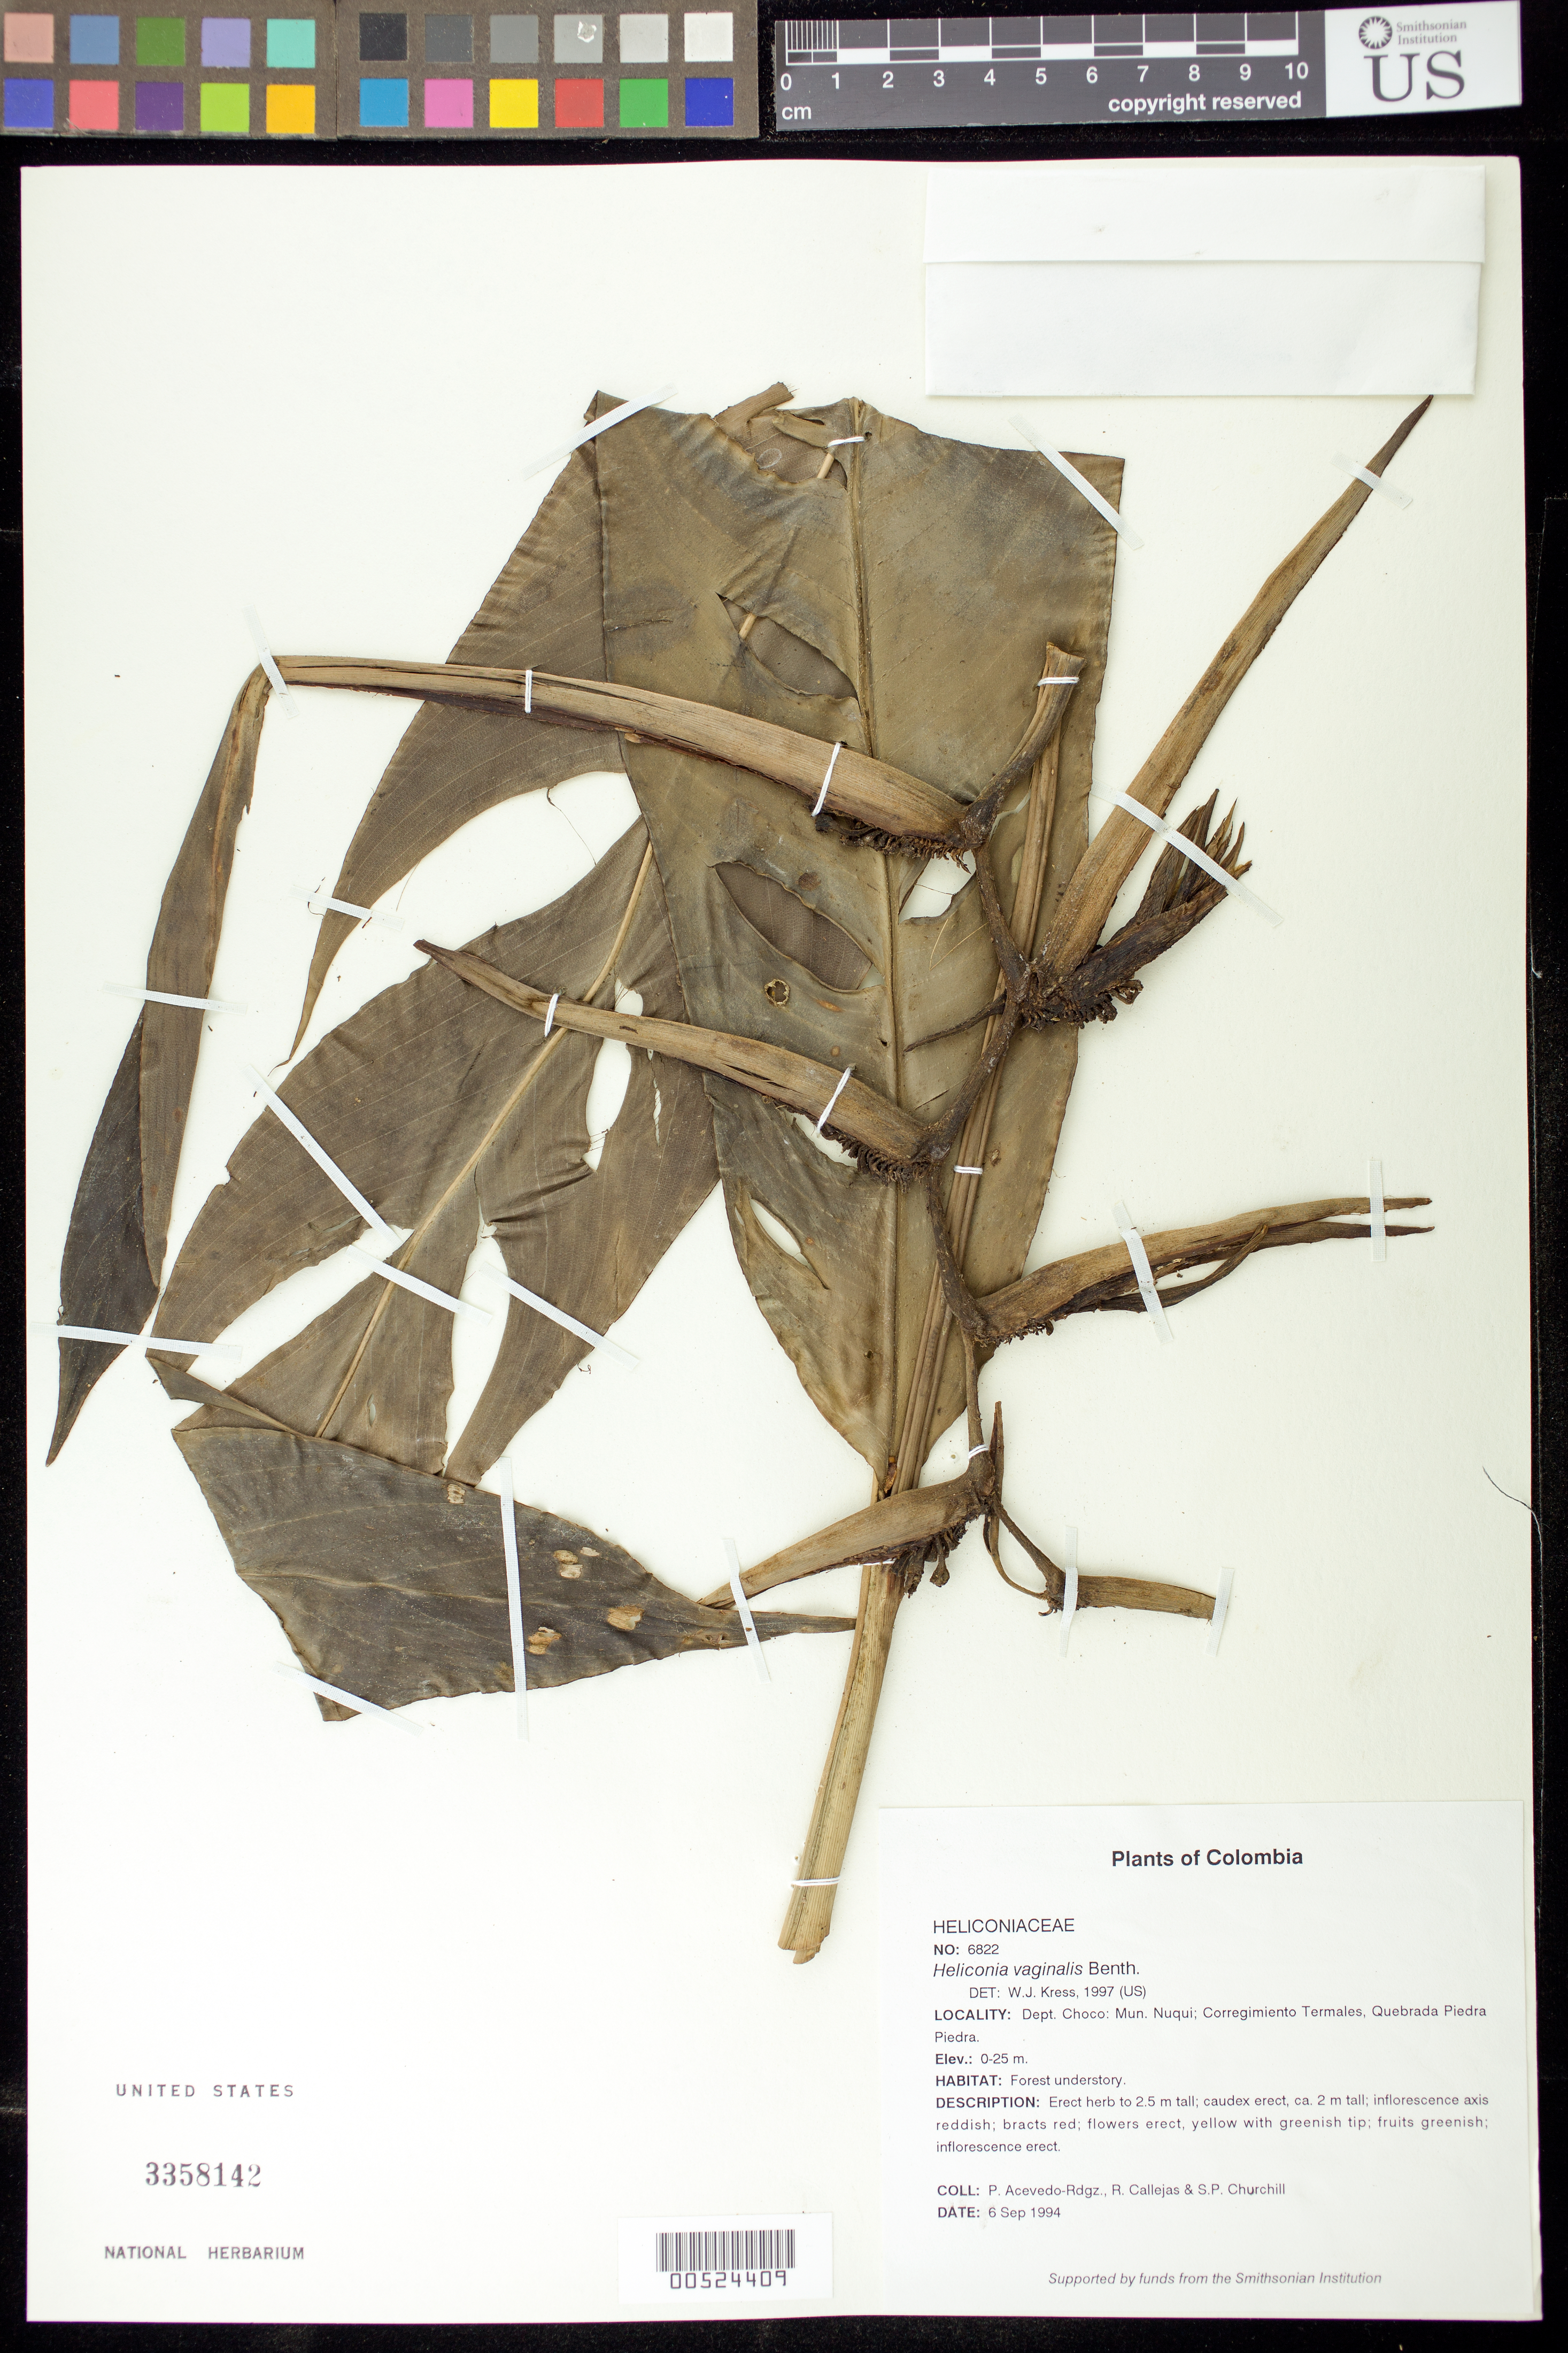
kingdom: Plantae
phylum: Tracheophyta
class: Liliopsida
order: Zingiberales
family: Heliconiaceae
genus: Heliconia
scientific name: Heliconia vaginalis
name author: Benth.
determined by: Kress, W. J., (US), Smithsonian Institution - National Museum of Natural History (UNITED STATES)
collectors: P. Acevedo-Rodr., R. Callejas & S. Churchill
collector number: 6822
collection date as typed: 06 Sep 1994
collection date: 1994-09-06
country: Colombia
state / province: Chocó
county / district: Nuqui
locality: Depart. Choco; Mun. Nuqui; Corregimiento Termales. Quebrada Piedra Piedra.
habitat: Forest understory.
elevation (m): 0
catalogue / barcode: US 3358142